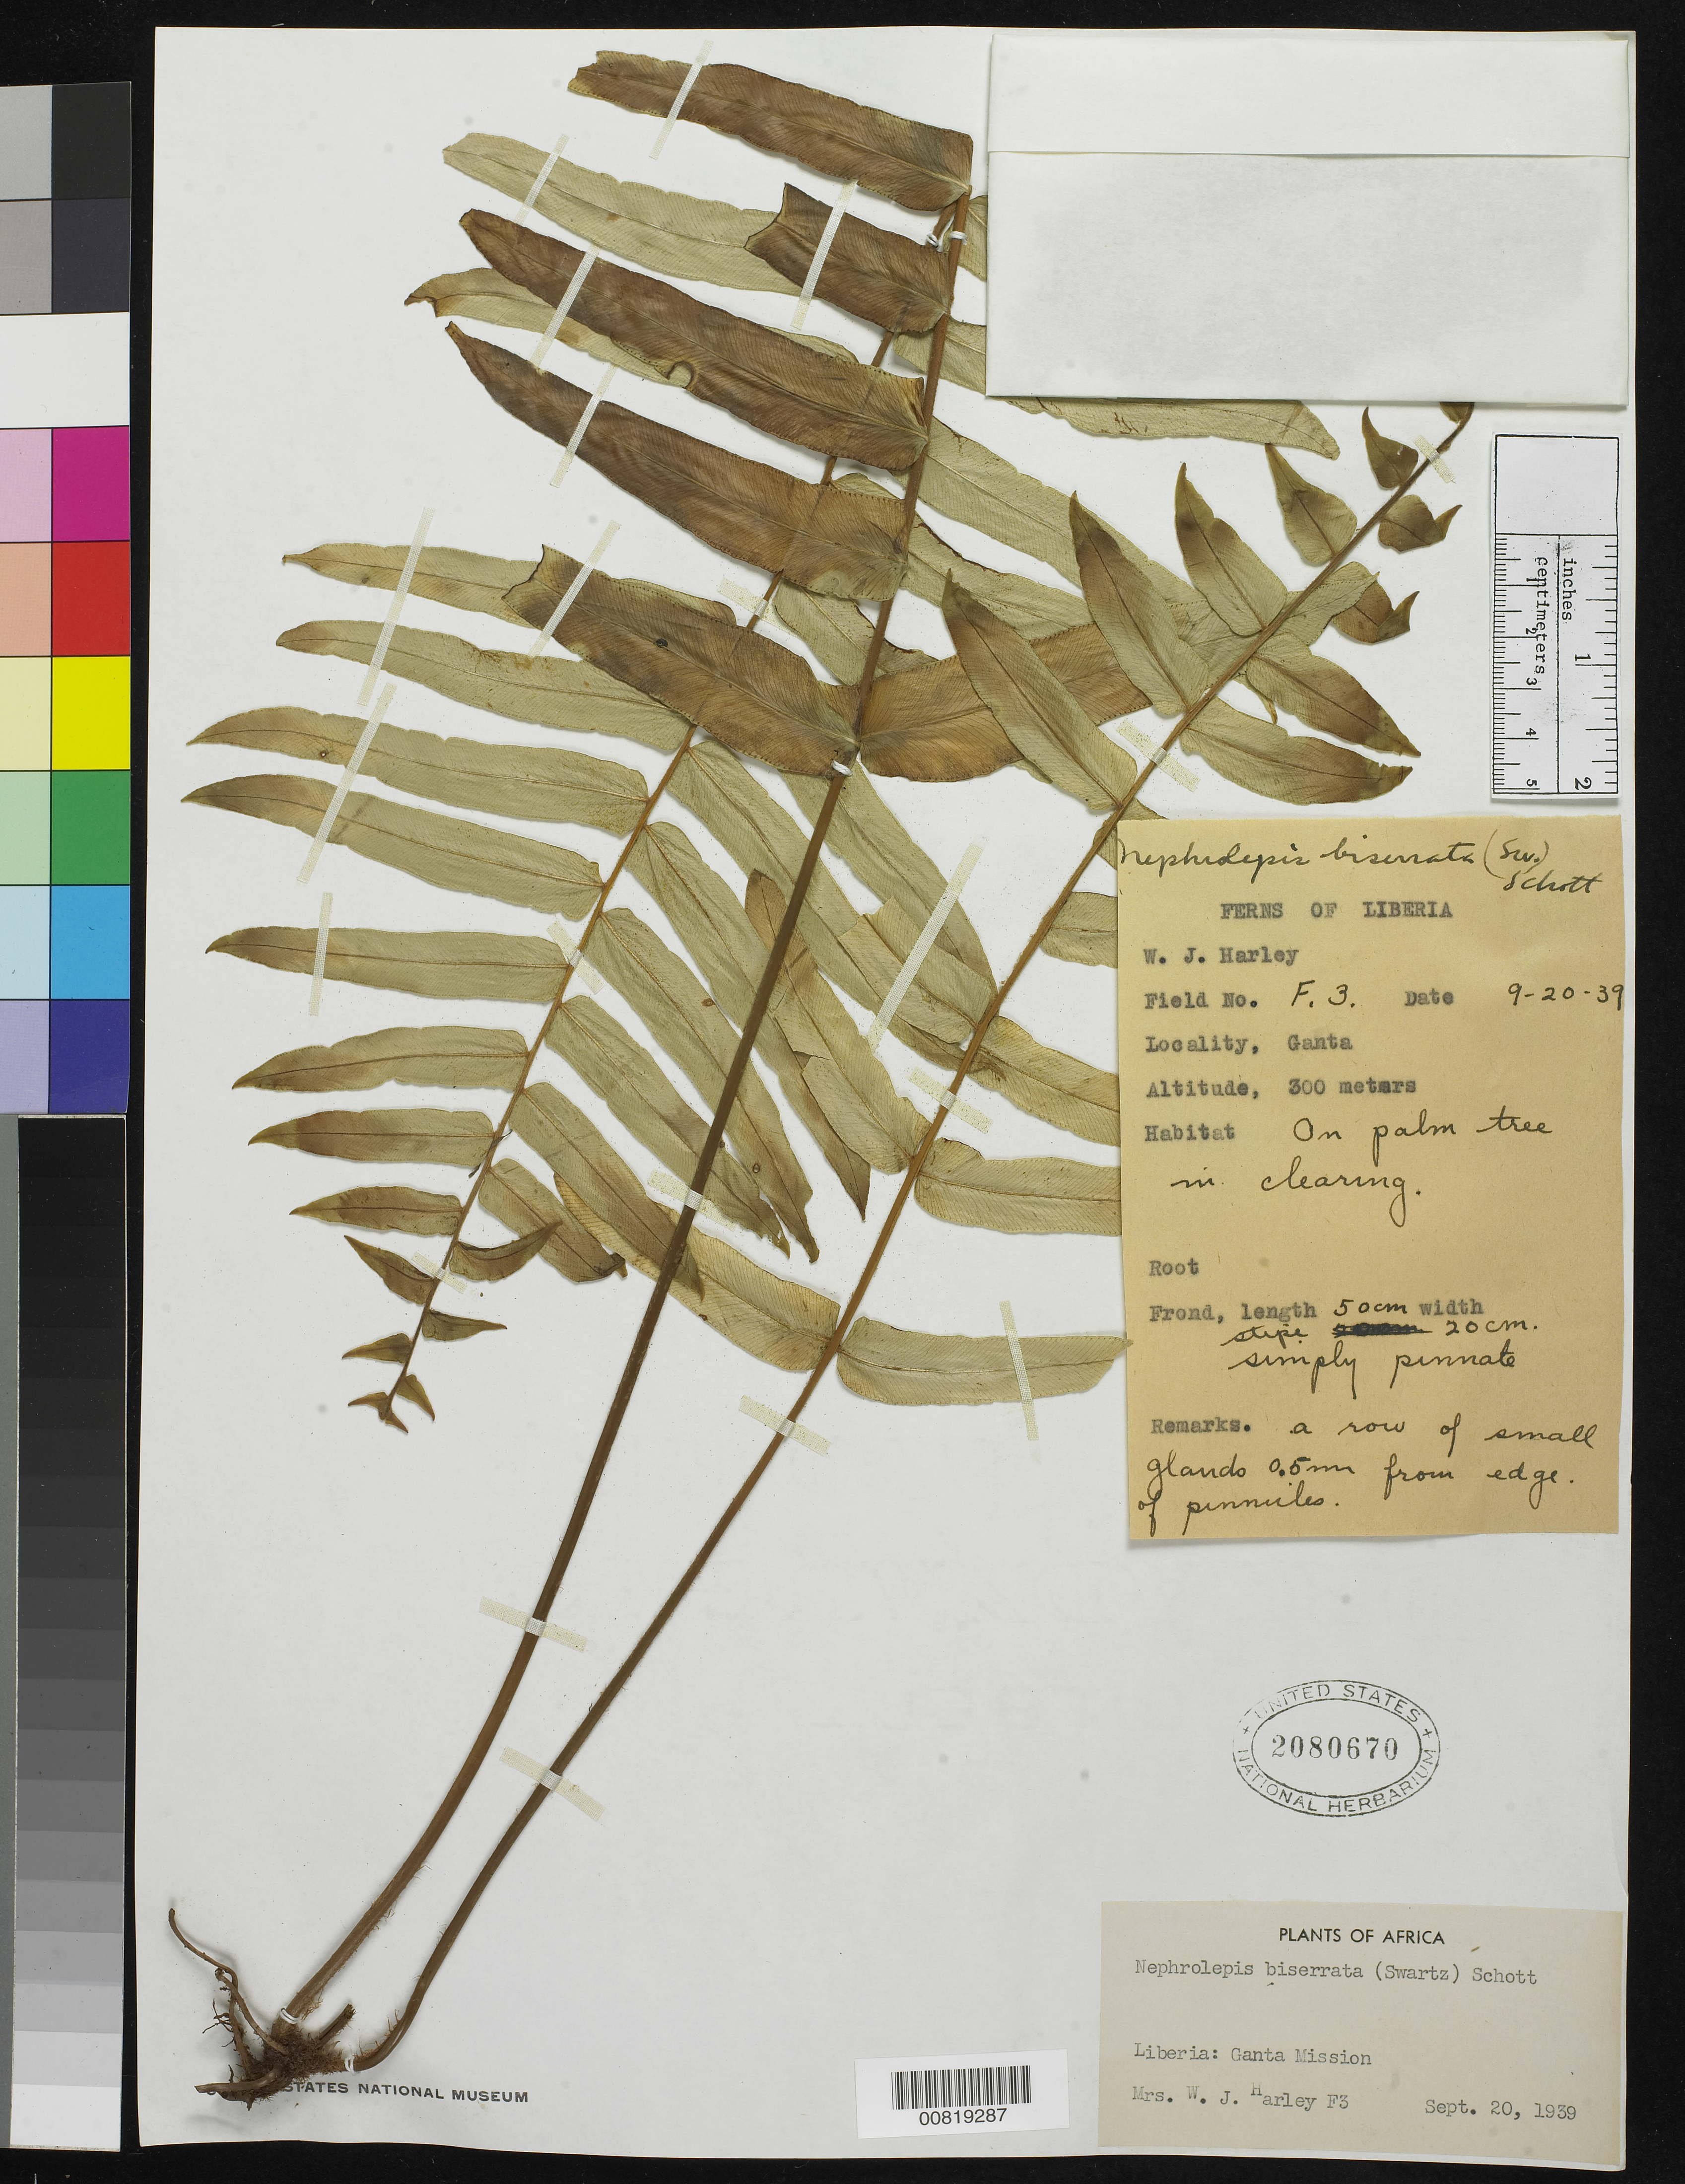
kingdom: Plantae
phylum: Tracheophyta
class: Polypodiopsida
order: Polypodiales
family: Nephrolepidaceae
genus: Nephrolepis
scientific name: Nephrolepis biserrata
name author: (Sw.) Schott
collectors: Harley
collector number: F 3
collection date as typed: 20 Sep 1939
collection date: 1939-09-20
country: Liberia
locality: Ganta Mission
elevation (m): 300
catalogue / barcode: US 2080670